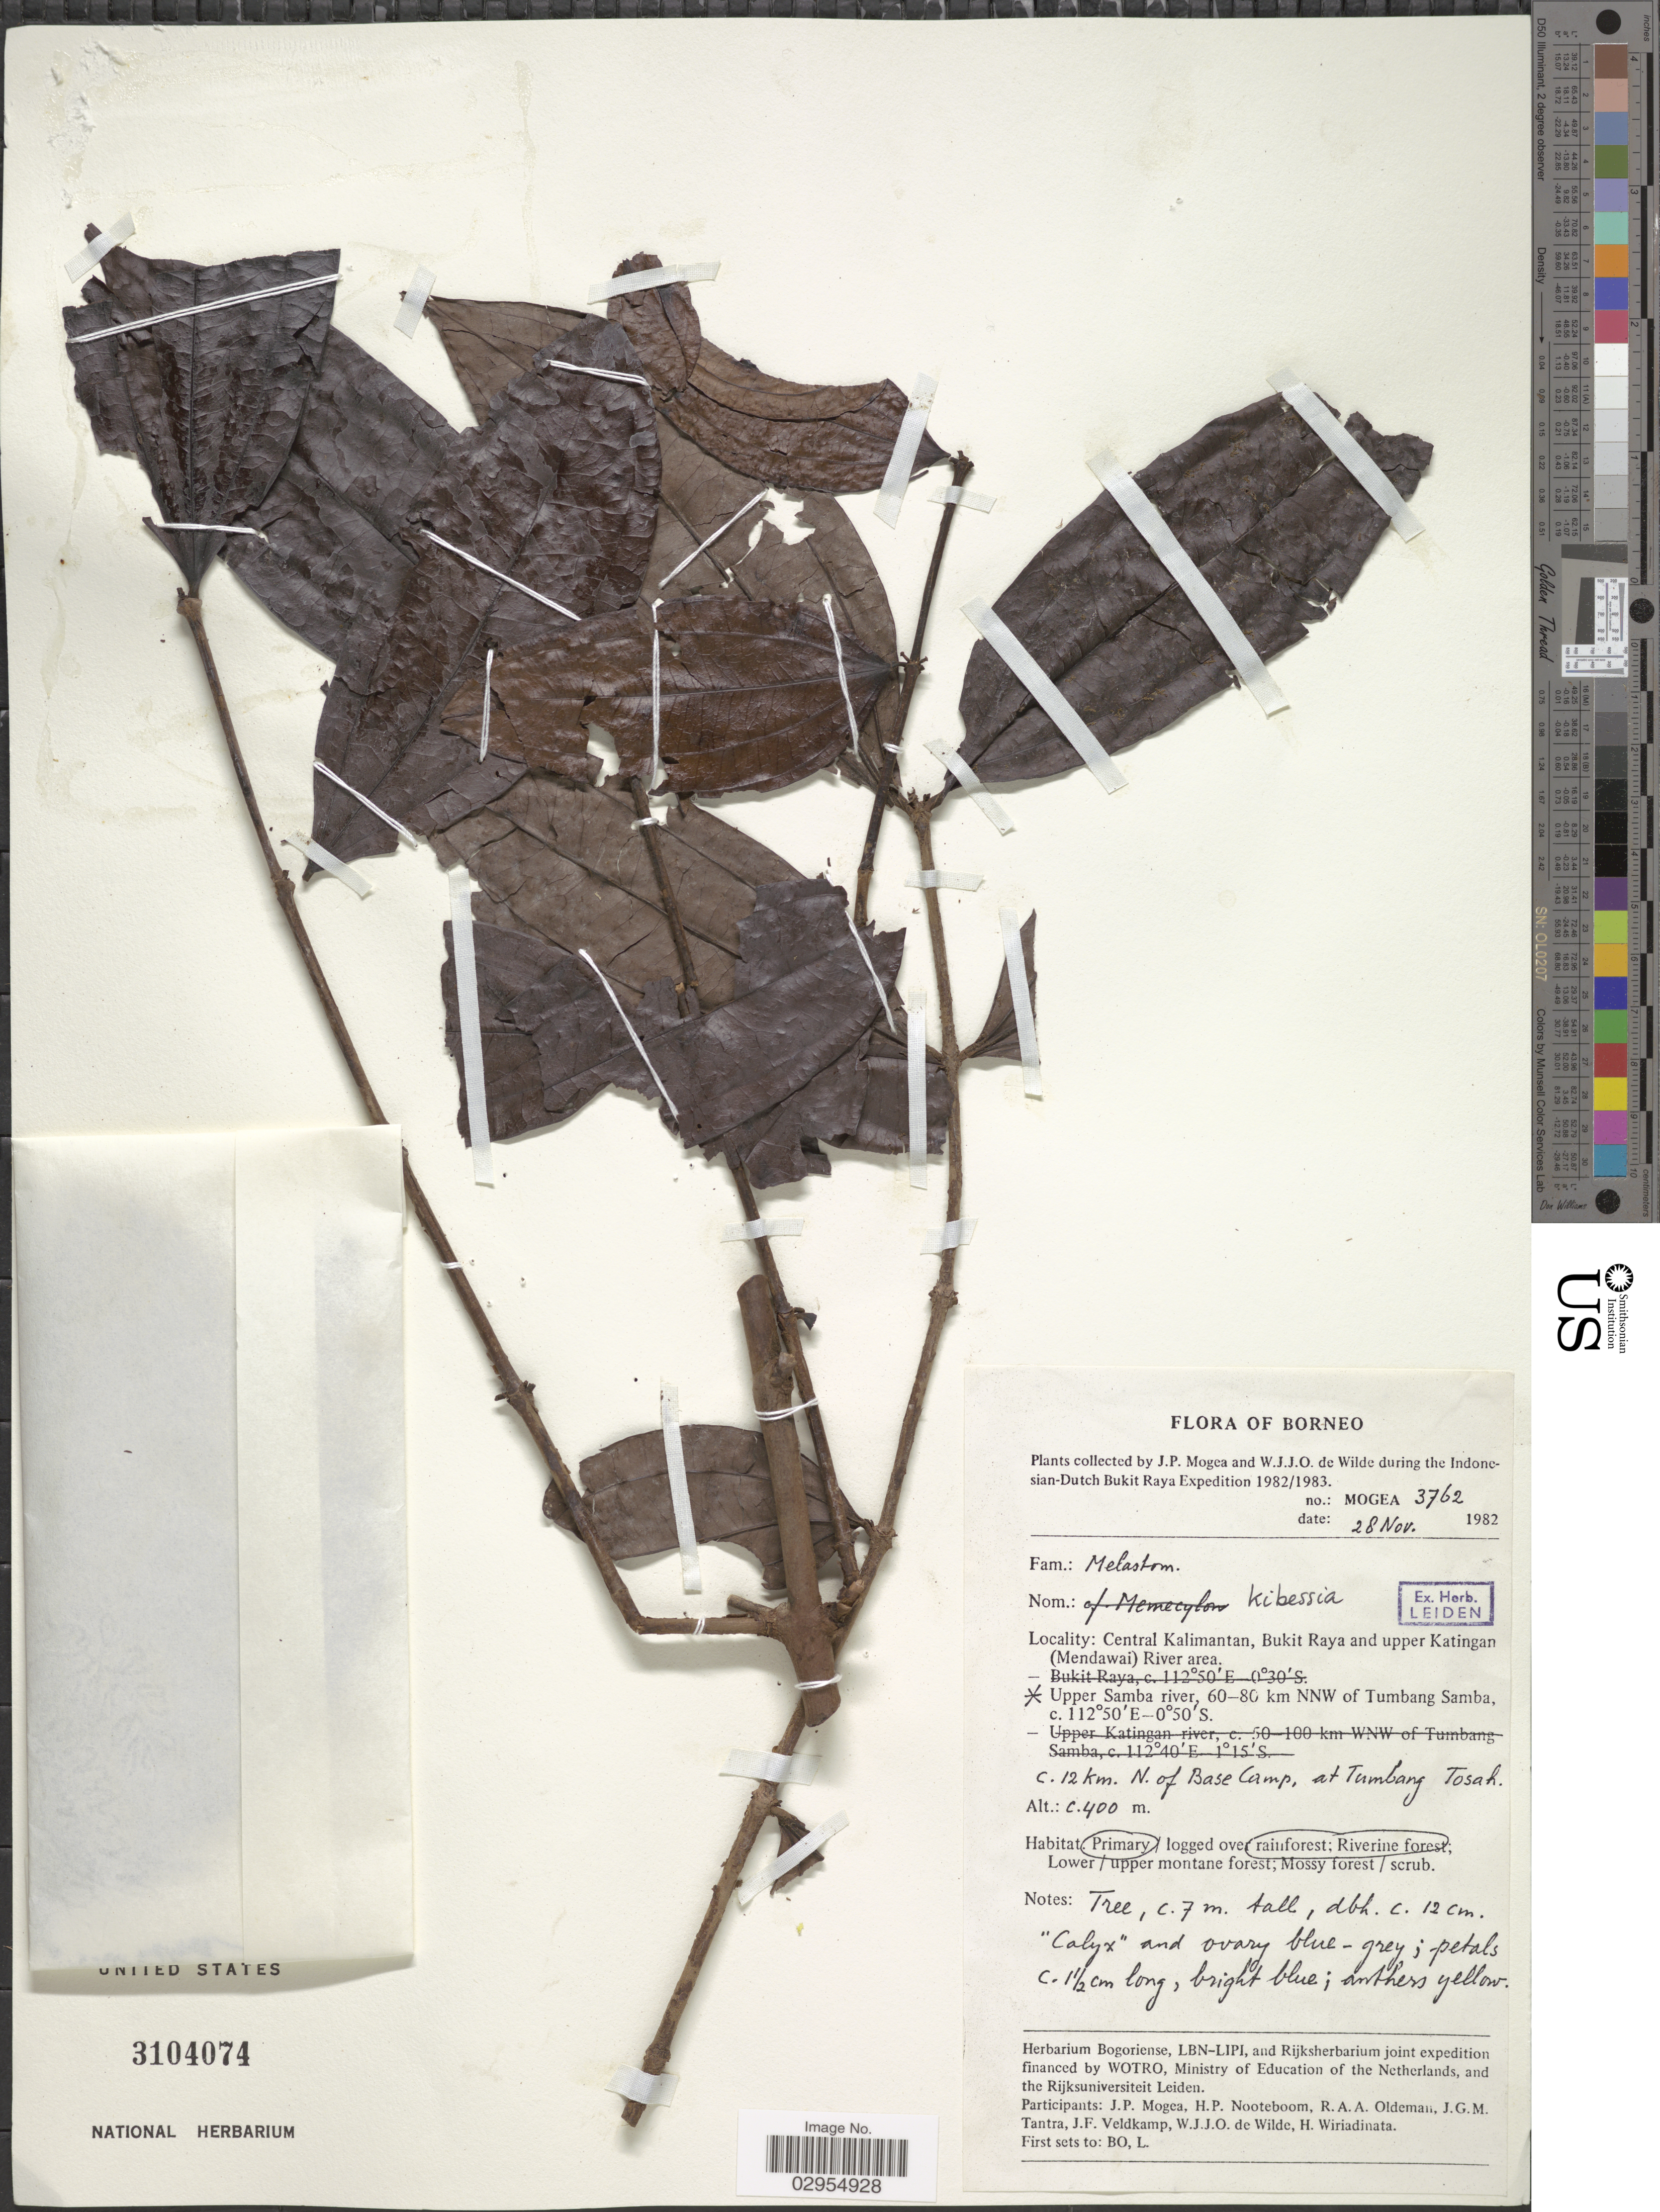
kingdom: Plantae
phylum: Tracheophyta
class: Magnoliopsida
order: Myrtales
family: Melastomataceae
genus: Kibessia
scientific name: Kibessia sp.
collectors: J. Mogea & W. J. de Wilde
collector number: MOGEA 3762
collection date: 1982-11-28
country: Indonesia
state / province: Kalimantan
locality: Borneo. Central Kalimantan, Bukit Raya and upper Katingan (Mendawai) River area. Upper Samba river, 60-80 km NNW of Tumbang Samba, c. 12km. N. of Base Camp, at Tumbang Tosah.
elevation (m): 400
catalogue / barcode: US 3104074